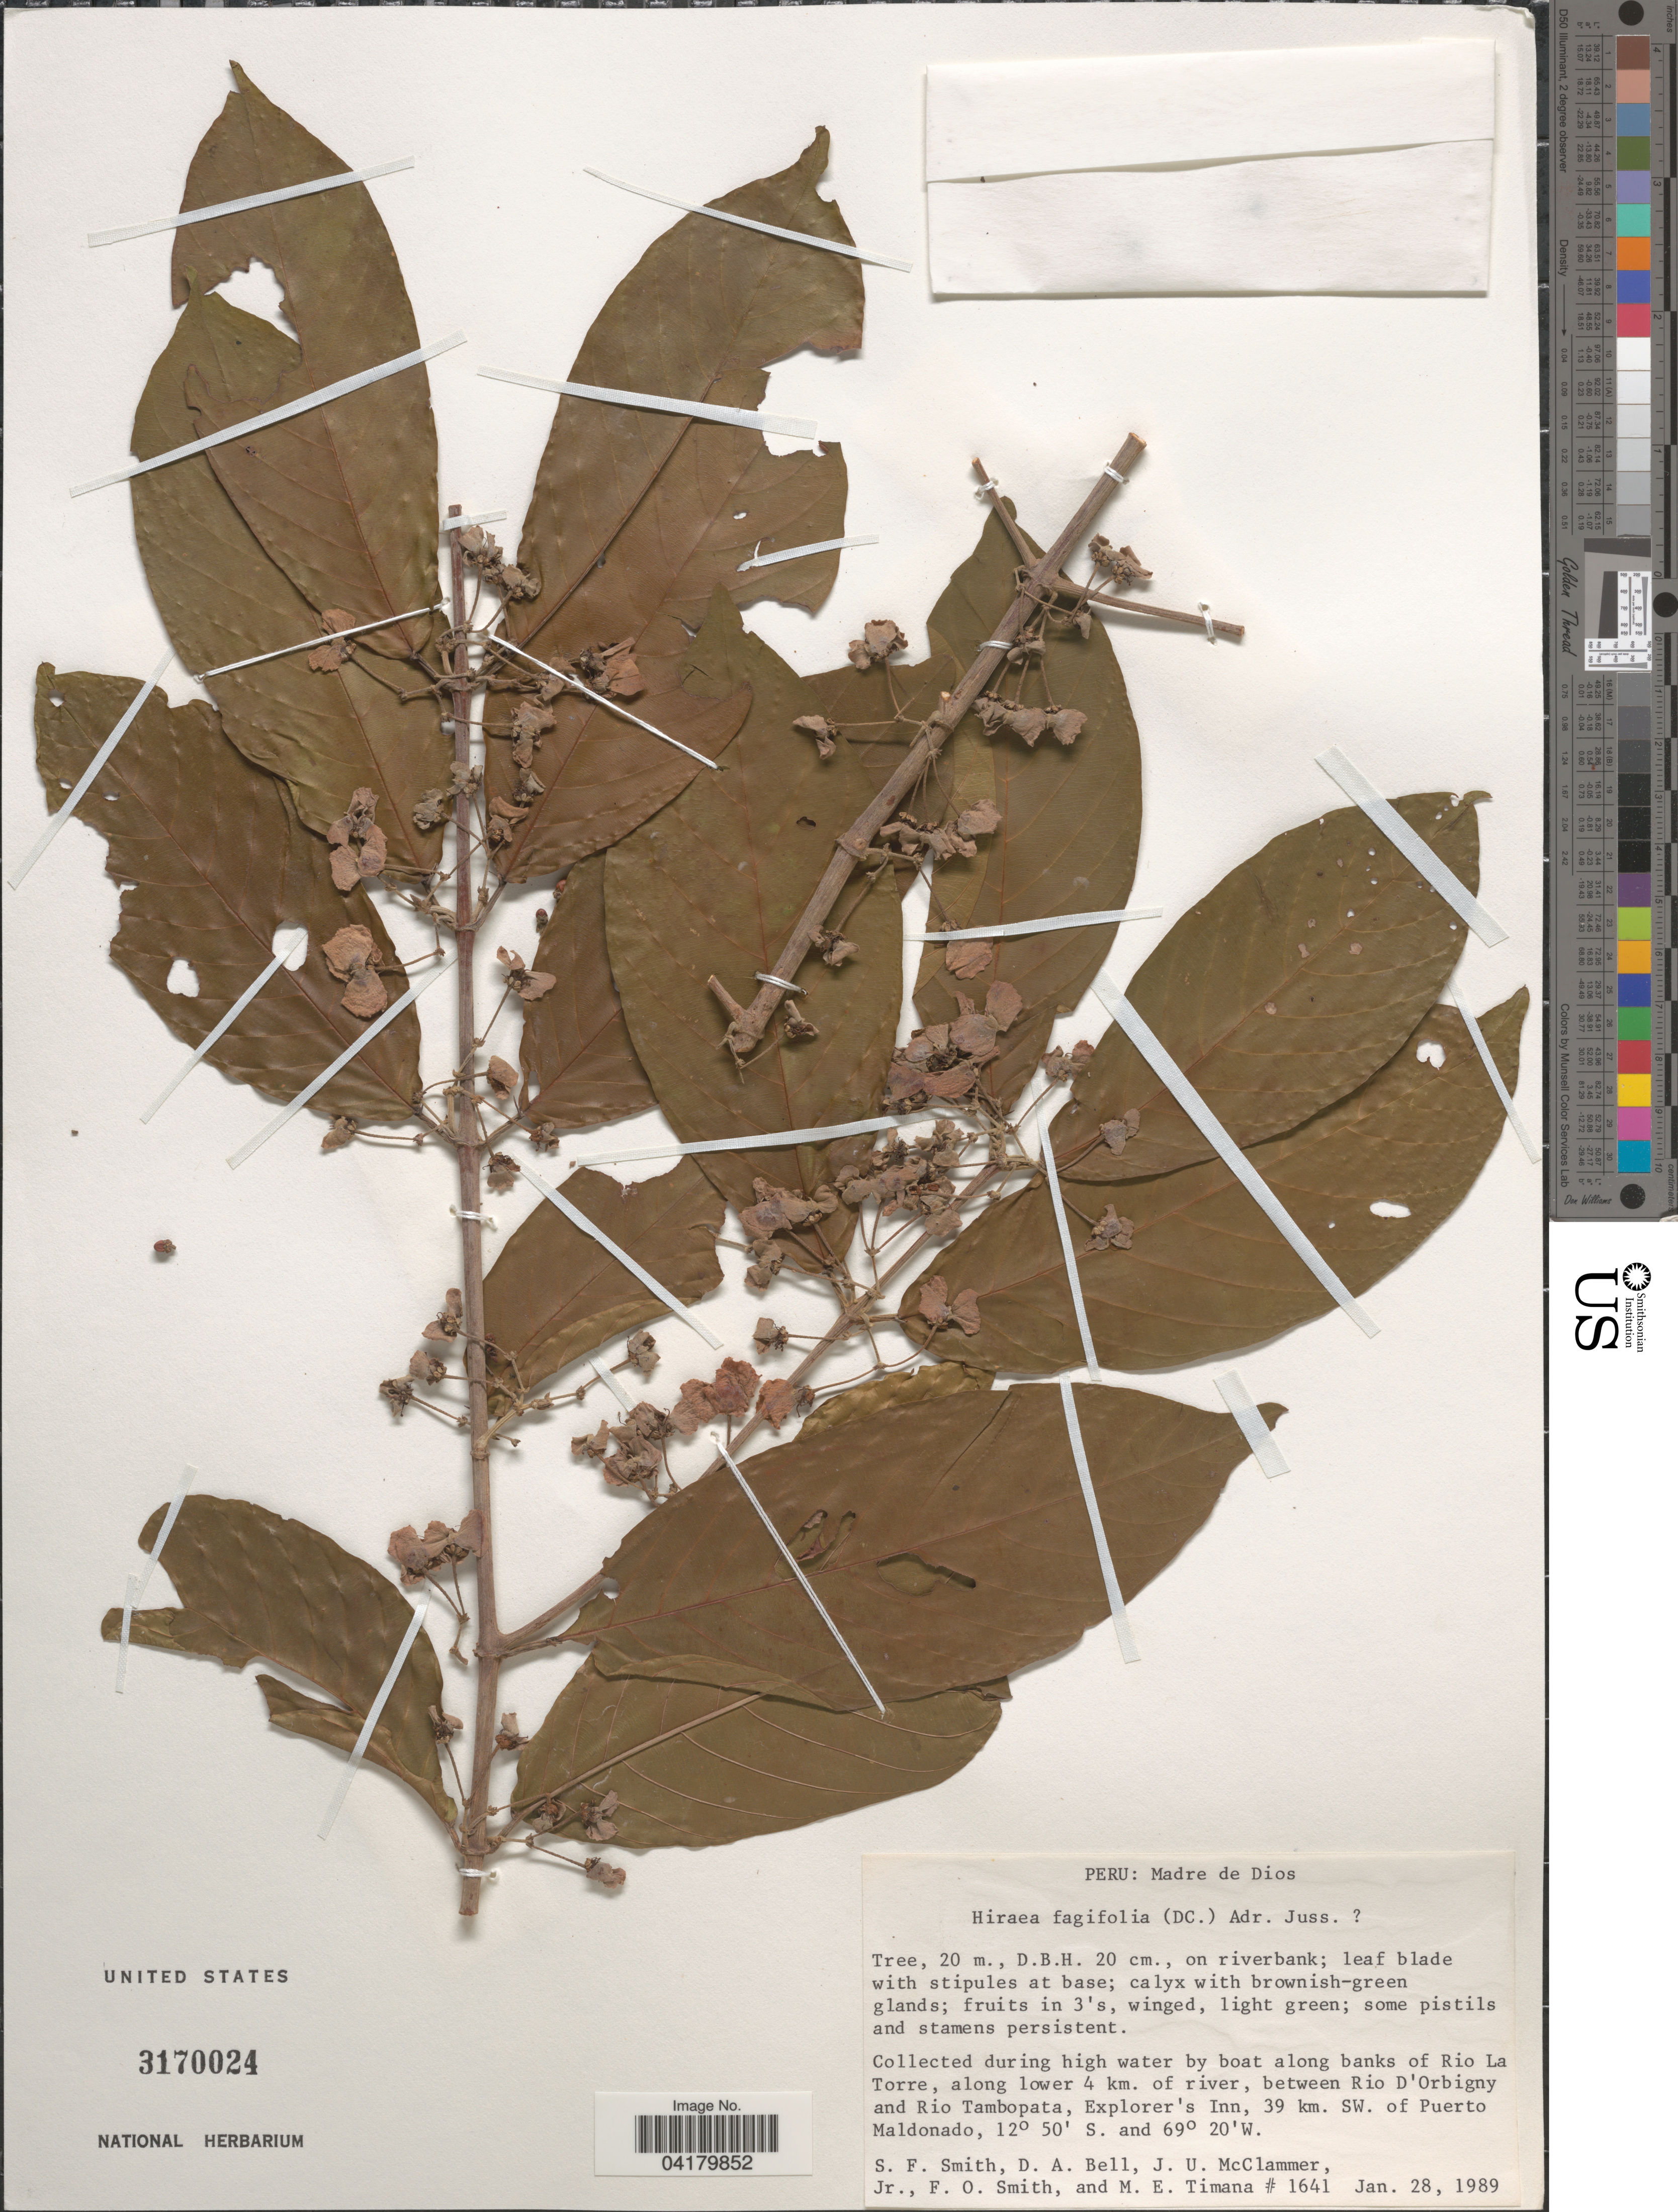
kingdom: Plantae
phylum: Tracheophyta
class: Magnoliopsida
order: Malpighiales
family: Malpighiaceae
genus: Hiraea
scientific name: Hiraea fagifolia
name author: (DC.) A. Juss.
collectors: S.F. Smith, D. A. Bell, J. McClammer Jr. & F. Smith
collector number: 1641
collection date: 1989-01-28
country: Peru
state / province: Madre de Dios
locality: During high water by boat along banks of Rio La Torre, along lower 4 km. of river, between Rio D'Orbigny and Rio Tambopata, Explorer's Inn, 39 km. SW. of Puerto Maldonado.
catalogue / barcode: US 3170024